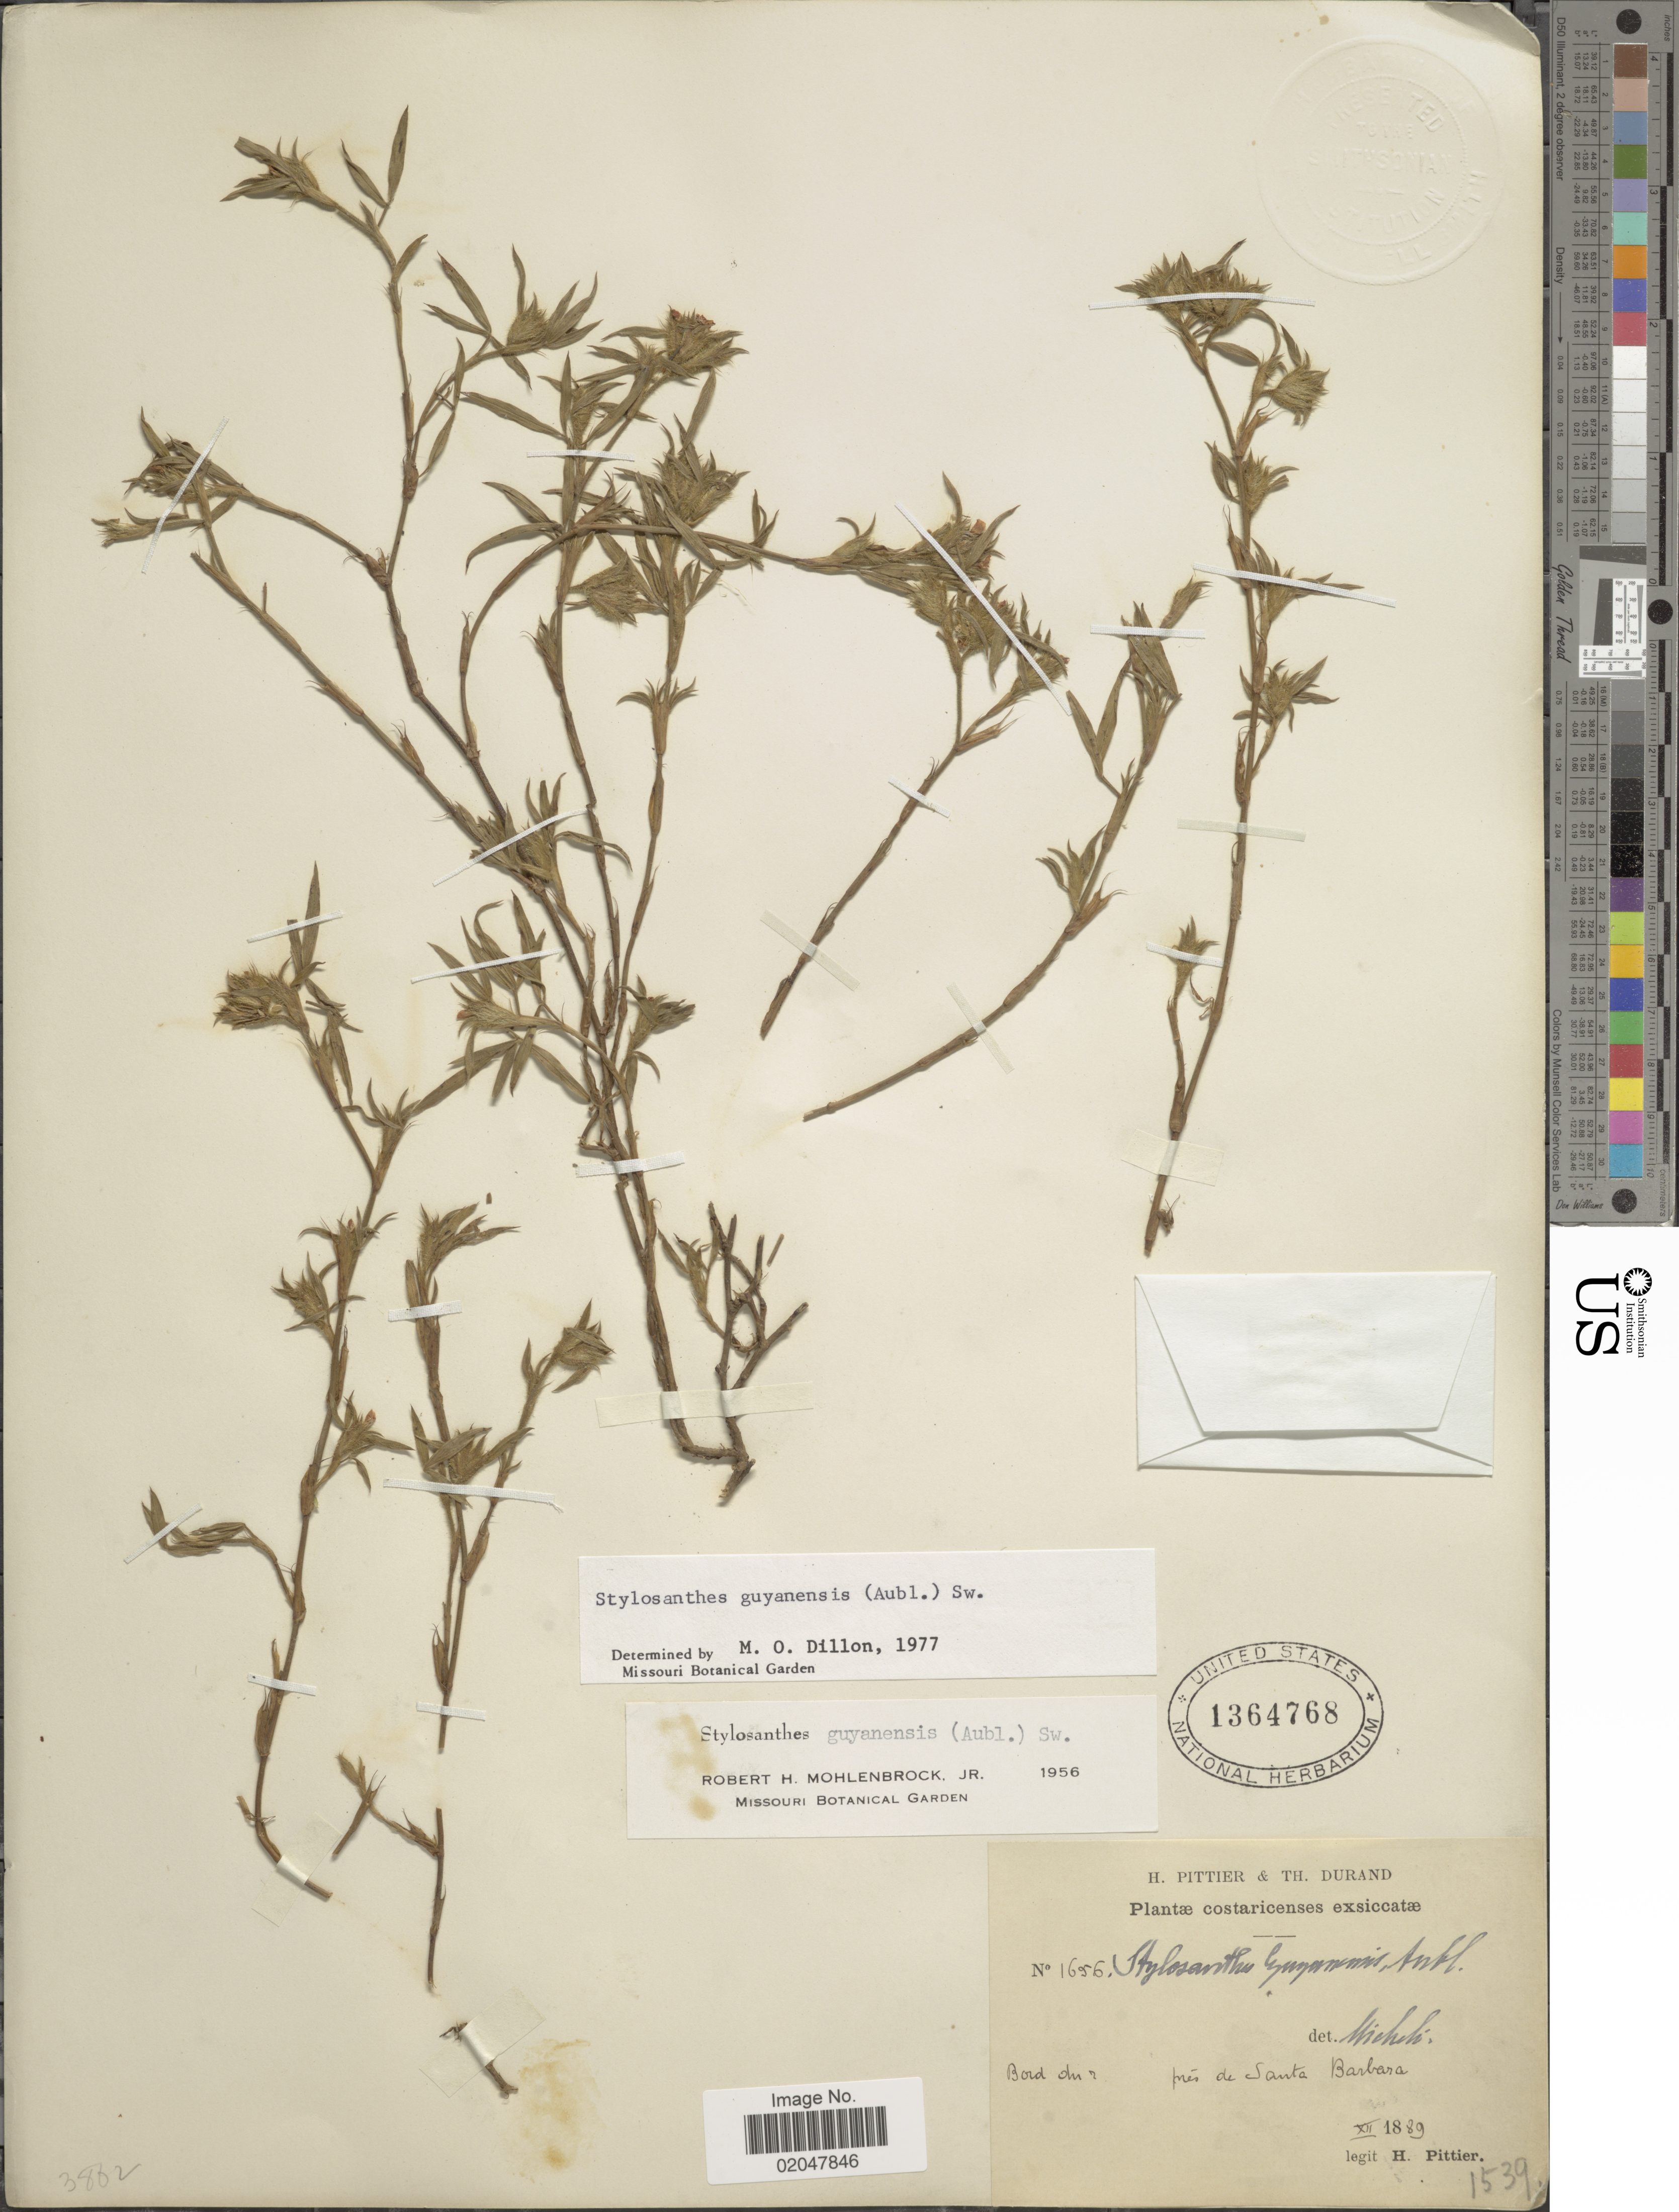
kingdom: Plantae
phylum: Tracheophyta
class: Magnoliopsida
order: Fabales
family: Fabaceae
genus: Stylosanthes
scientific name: Stylosanthes guianensis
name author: (Aubl.) Sw.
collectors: H. F. Pittier & T. Durand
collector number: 1656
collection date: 1889-12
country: Costa Rica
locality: Pres de Santa Barbara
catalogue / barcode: US 1364768